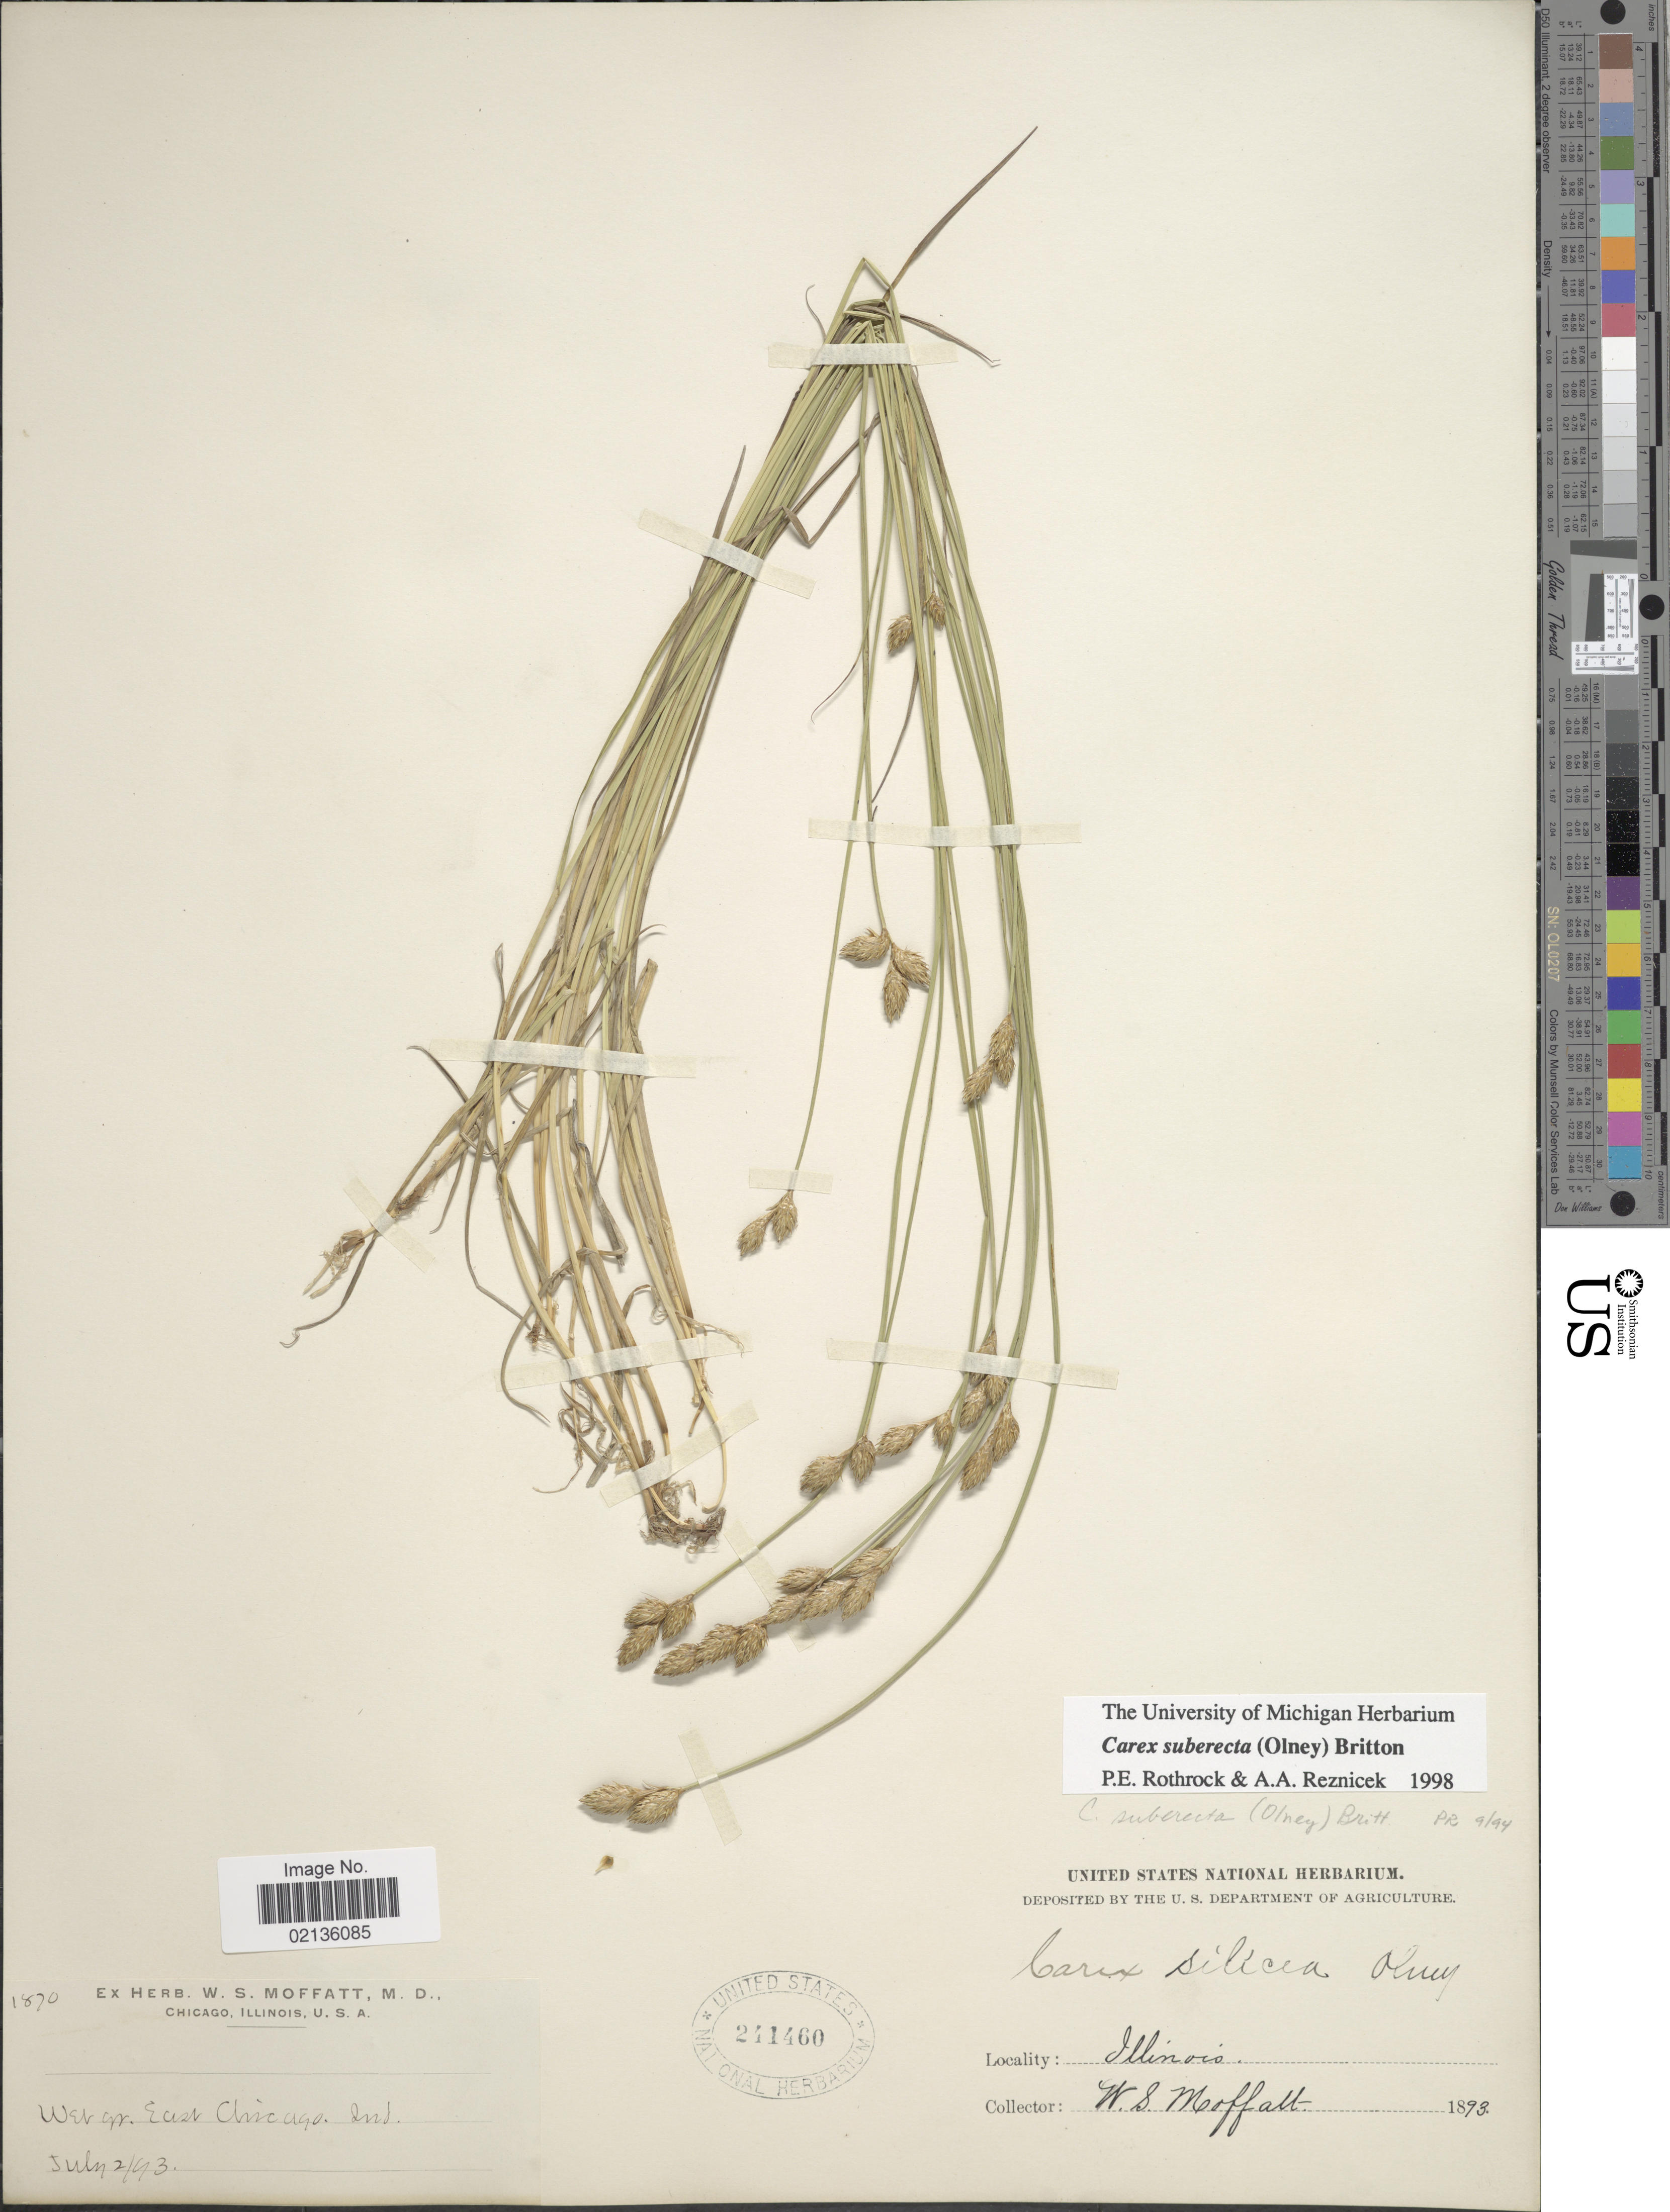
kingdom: Plantae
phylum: Tracheophyta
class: Liliopsida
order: Poales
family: Cyperaceae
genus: Carex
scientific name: Carex suberecta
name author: (Olney) Britton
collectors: W. Moffatt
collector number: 1870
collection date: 1893-07-02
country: United States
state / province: Illinois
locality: East Chicago, Ind., Illinois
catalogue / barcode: US 241460